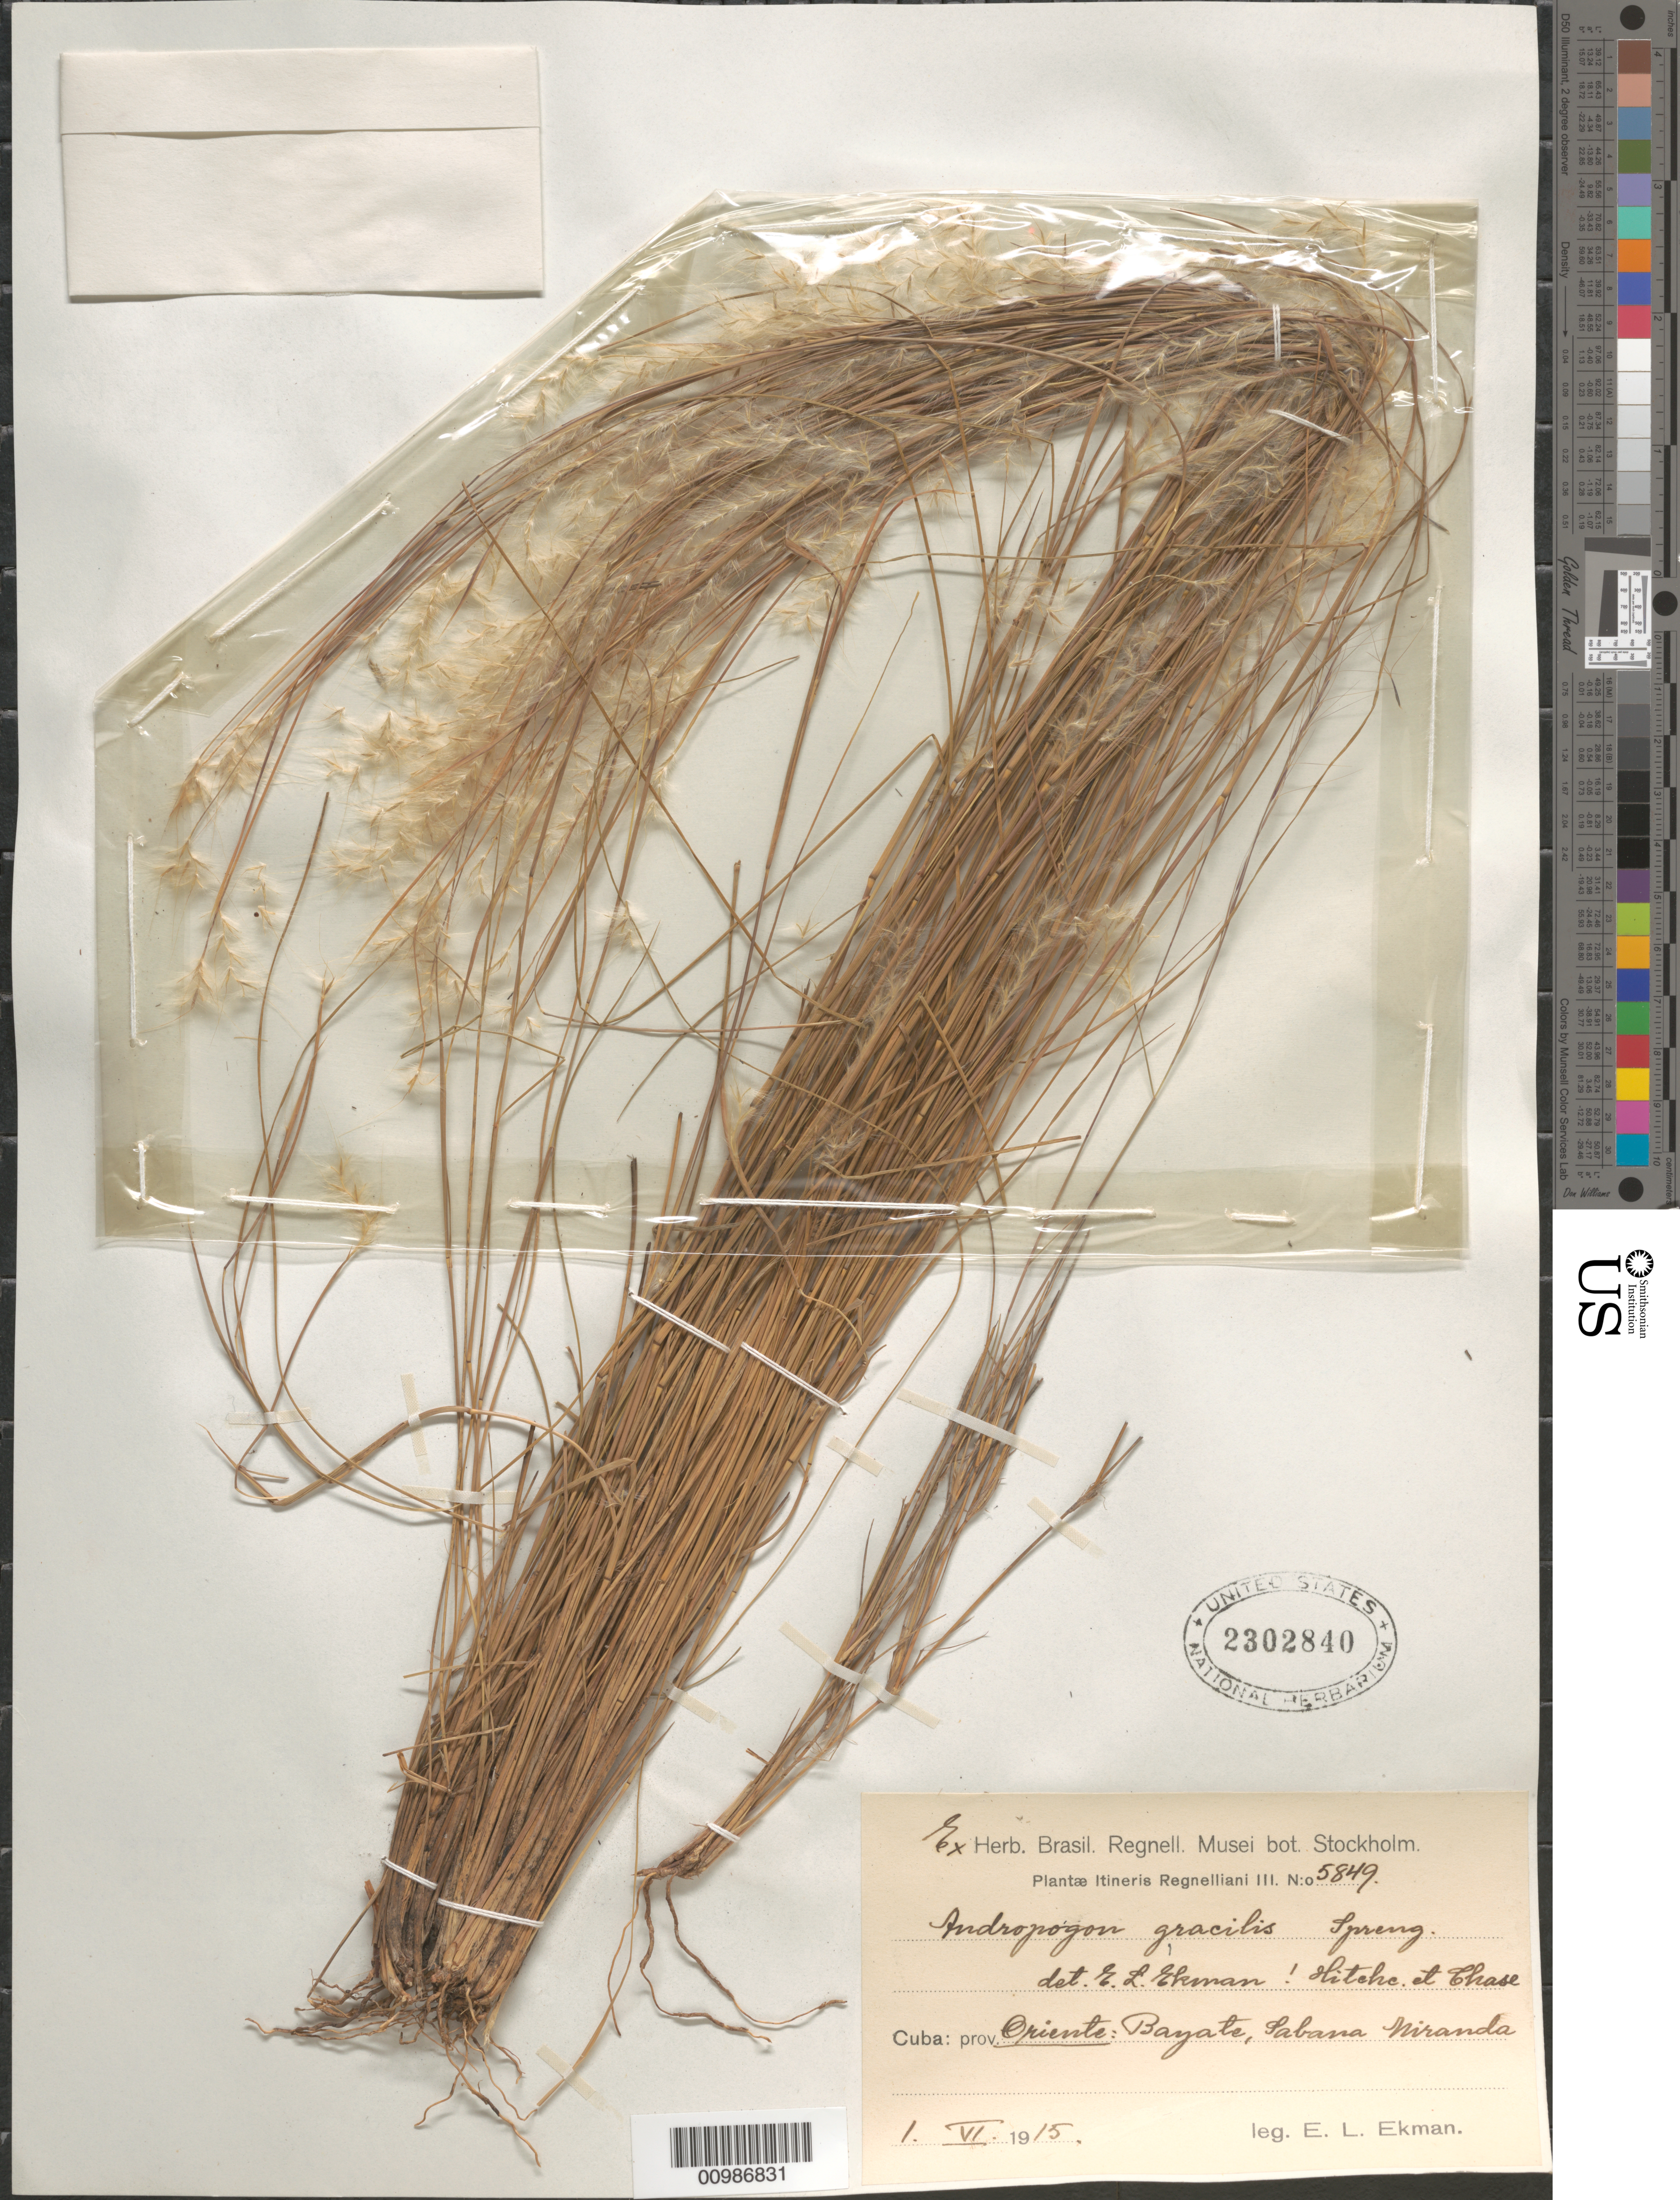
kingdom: Plantae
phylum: Tracheophyta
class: Liliopsida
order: Poales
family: Poaceae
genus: Andropogon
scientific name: Andropogon gracilis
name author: Spreng.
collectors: E. L. Ekman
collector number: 5849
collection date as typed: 01 Jun 1915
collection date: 1915-06-01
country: Cuba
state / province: Oriente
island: Cuba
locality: Bayate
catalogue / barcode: US 2302840